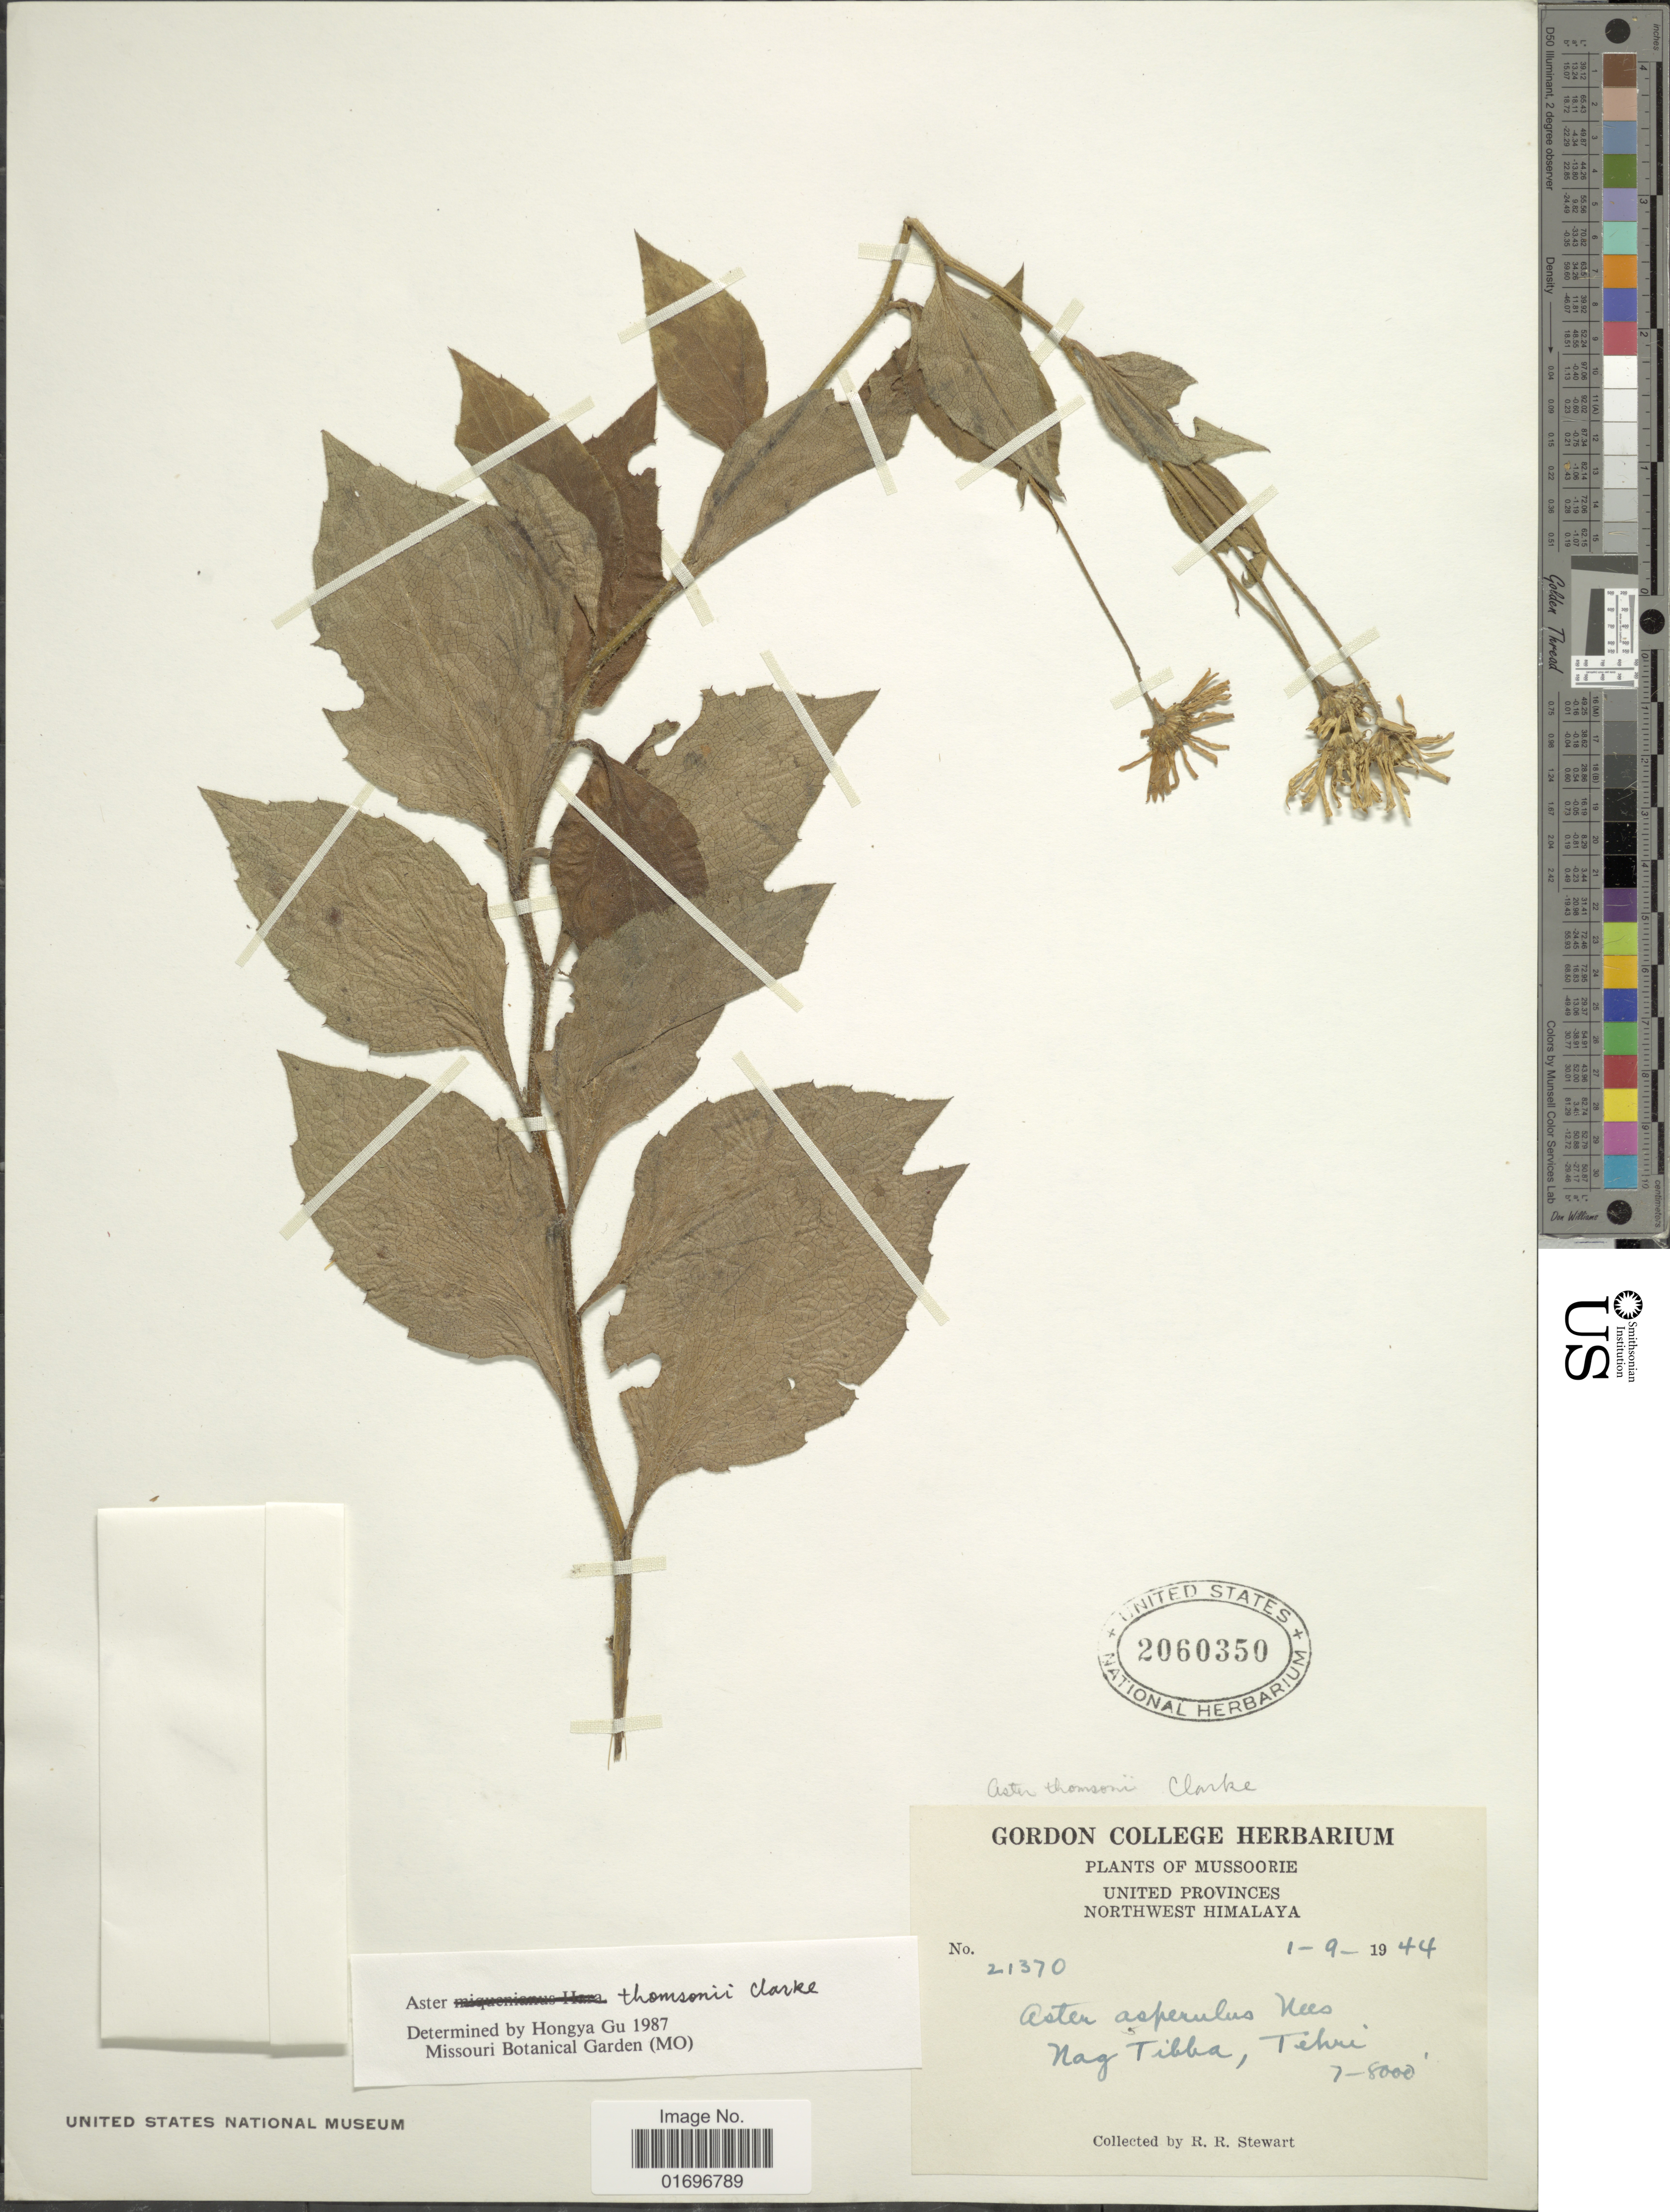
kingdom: Plantae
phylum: Tracheophyta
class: Magnoliopsida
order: Asterales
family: Asteraceae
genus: Aster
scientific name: Aster thomsonii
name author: C.B. Clarke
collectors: R. R. Stewart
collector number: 21370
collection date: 1944-09-01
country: India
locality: Mussoorie. United Provinces. Northwest Himalaya. Nag Tibba, Tehri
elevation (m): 2134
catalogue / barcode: US 2060350